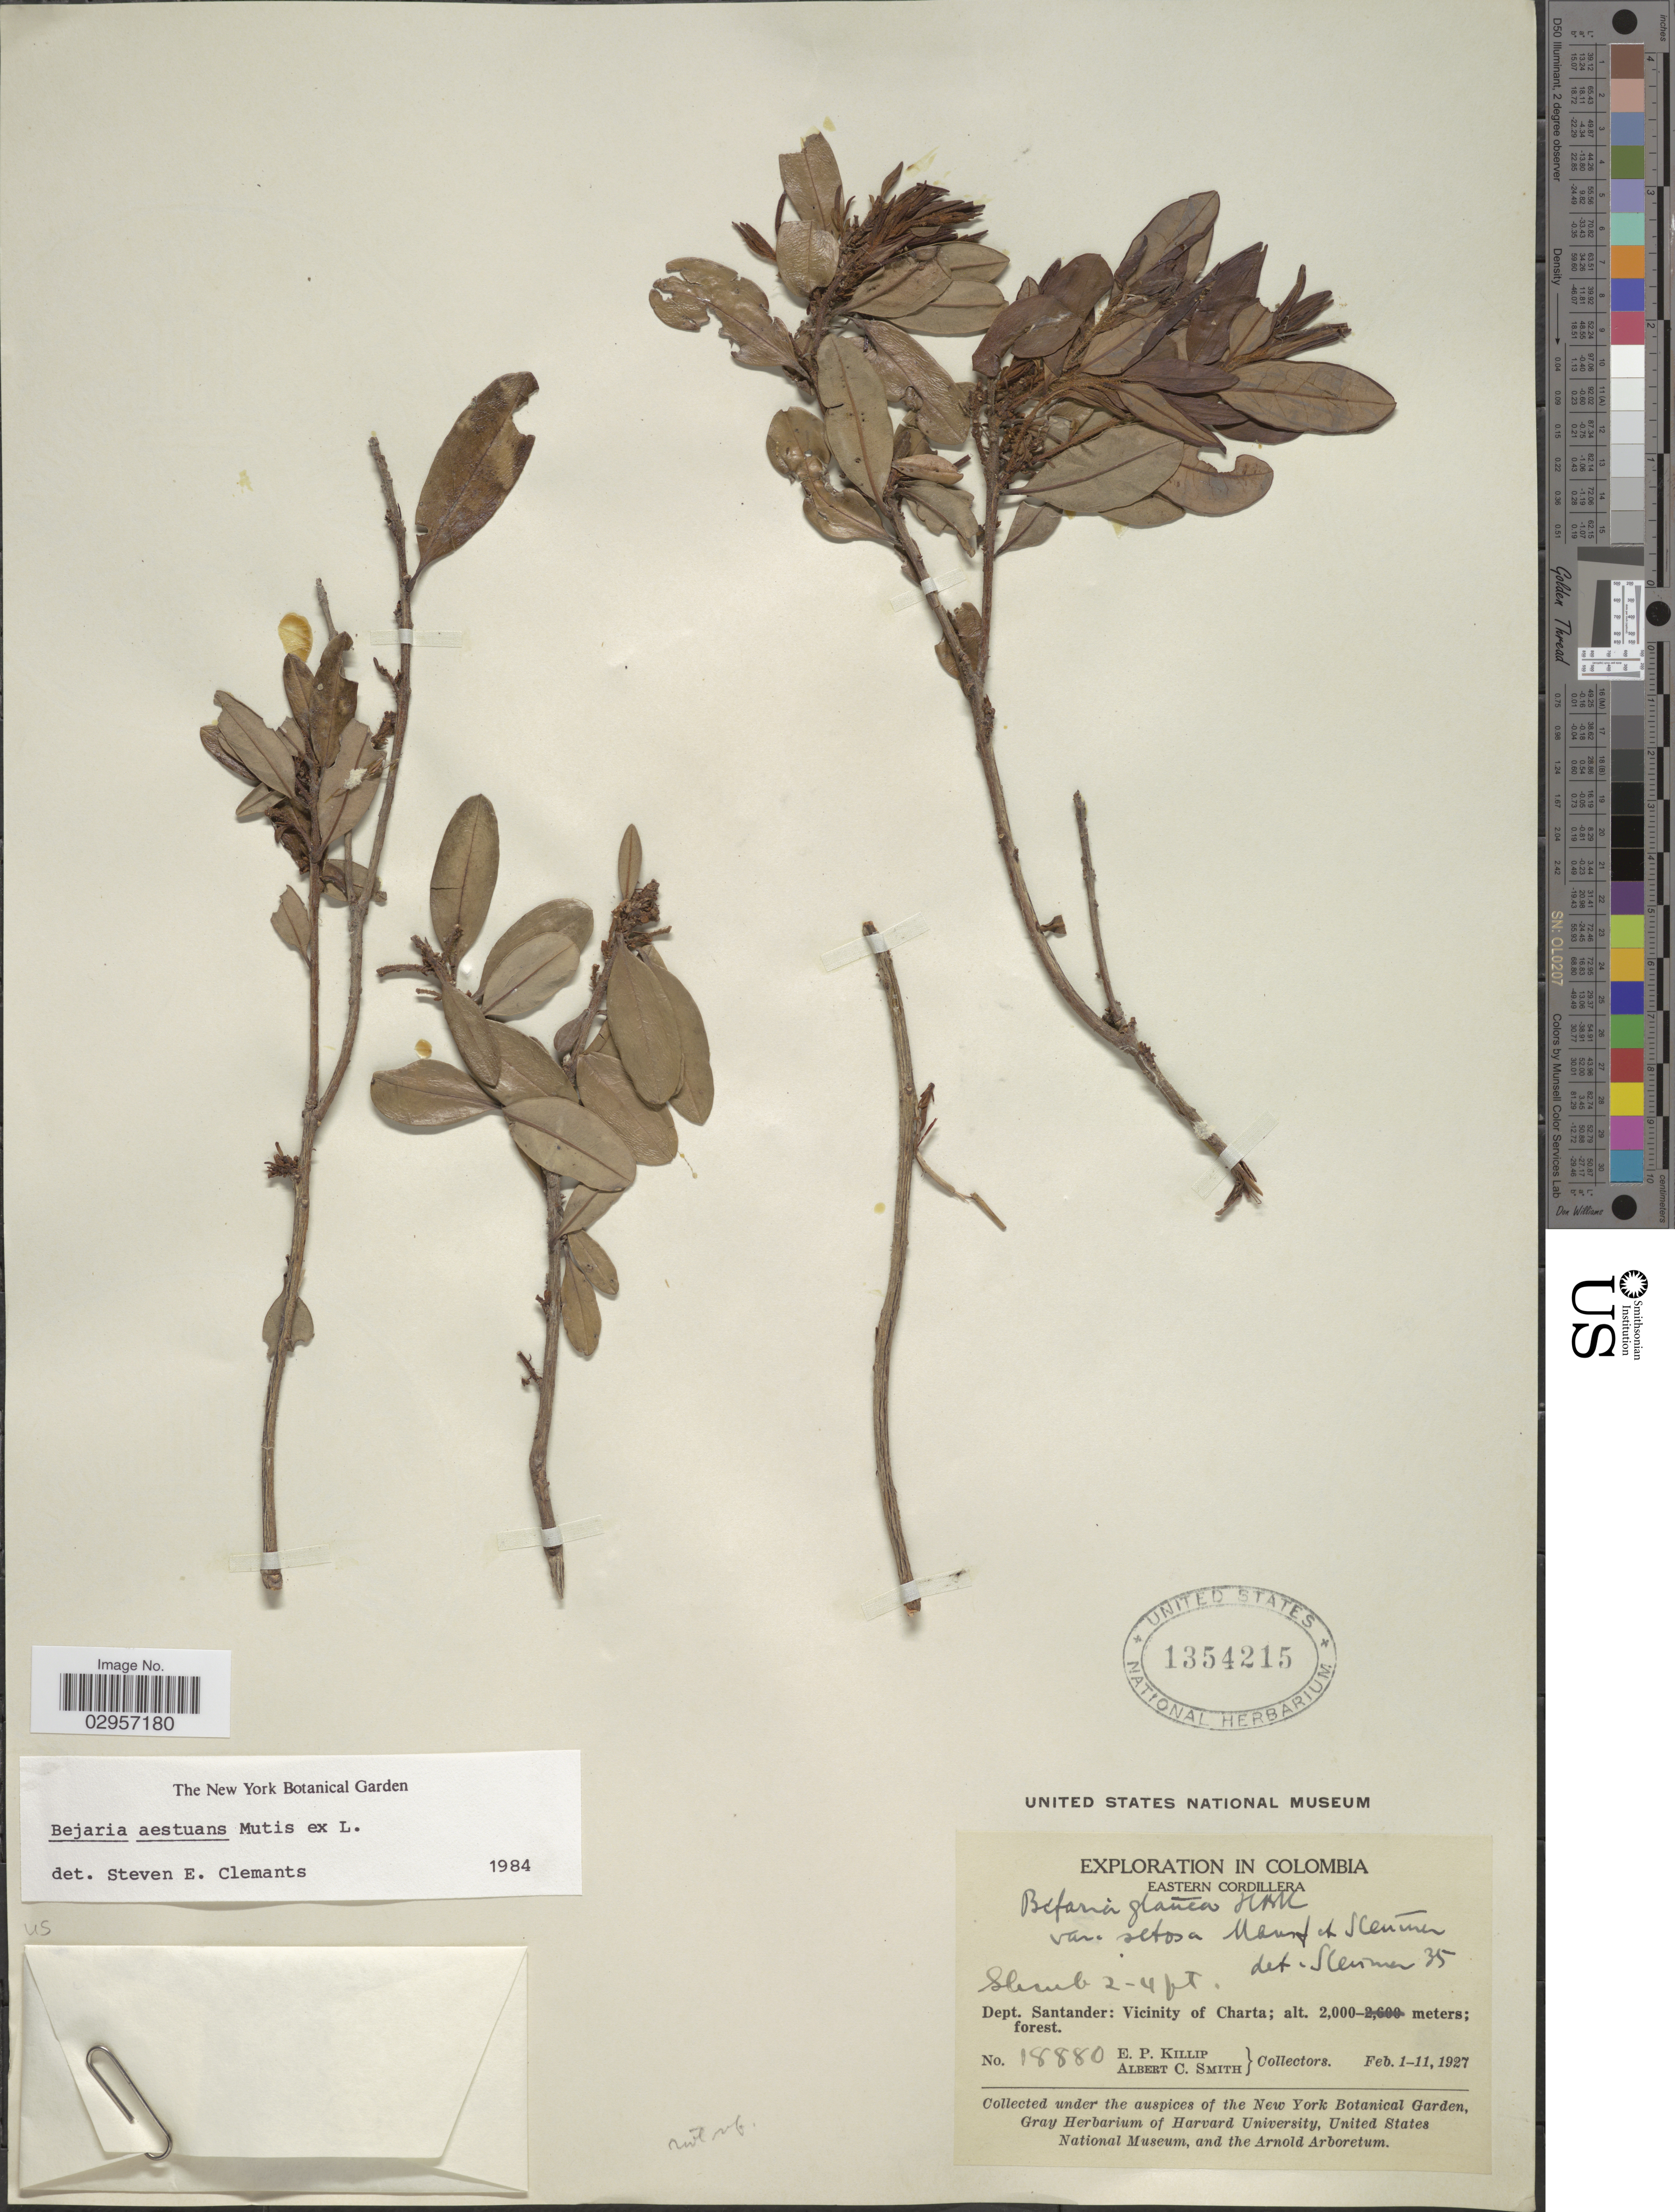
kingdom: Plantae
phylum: Tracheophyta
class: Magnoliopsida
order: Ericales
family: Ericaceae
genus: Befaria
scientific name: Befaria aestuans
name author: Mutis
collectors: E. P. Killip & A. C. Smith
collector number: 18880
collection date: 1927-02-01/1927-02-11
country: Colombia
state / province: Santander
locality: Eastern Cordillera. Dept. Santander: Vicinity of Charta.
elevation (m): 2000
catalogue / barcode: US 1354215